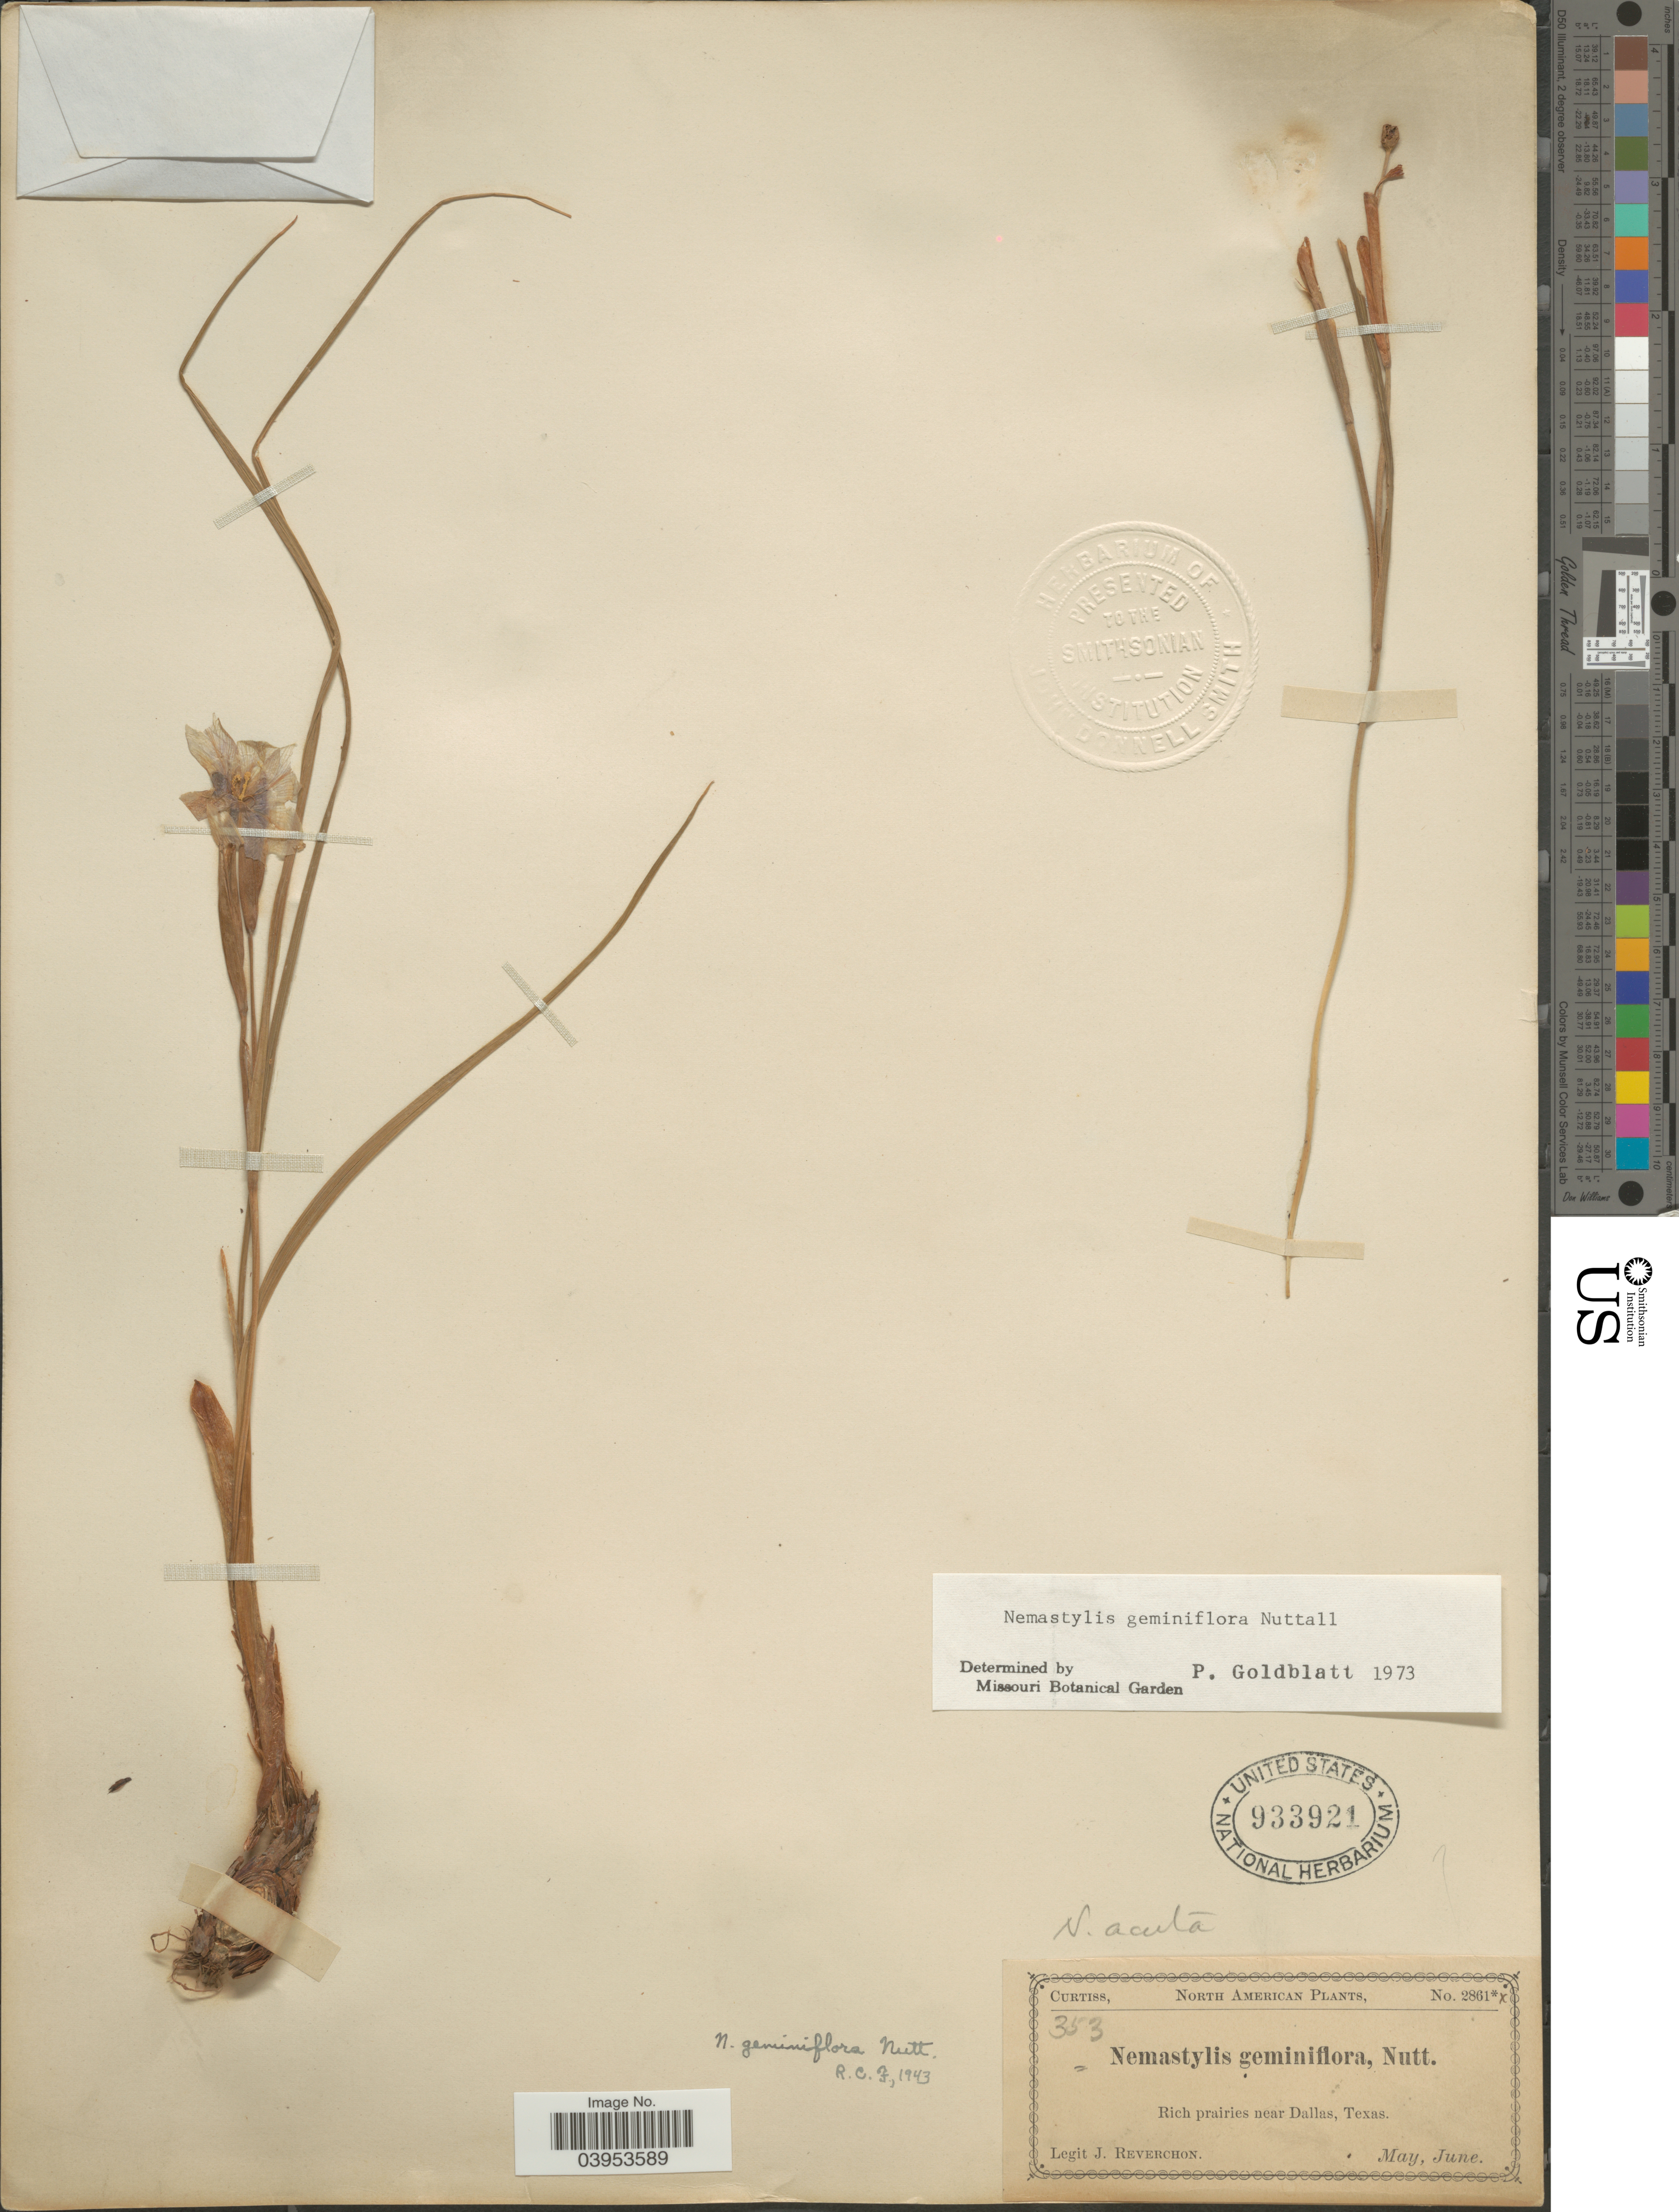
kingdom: Plantae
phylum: Tracheophyta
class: Liliopsida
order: Asparagales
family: Iridaceae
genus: Nemastylis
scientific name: Nemastylis geminiflora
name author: Nutt.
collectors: J. Reverchon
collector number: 2861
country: United States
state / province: Texas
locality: Near Dallas.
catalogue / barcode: US 933921